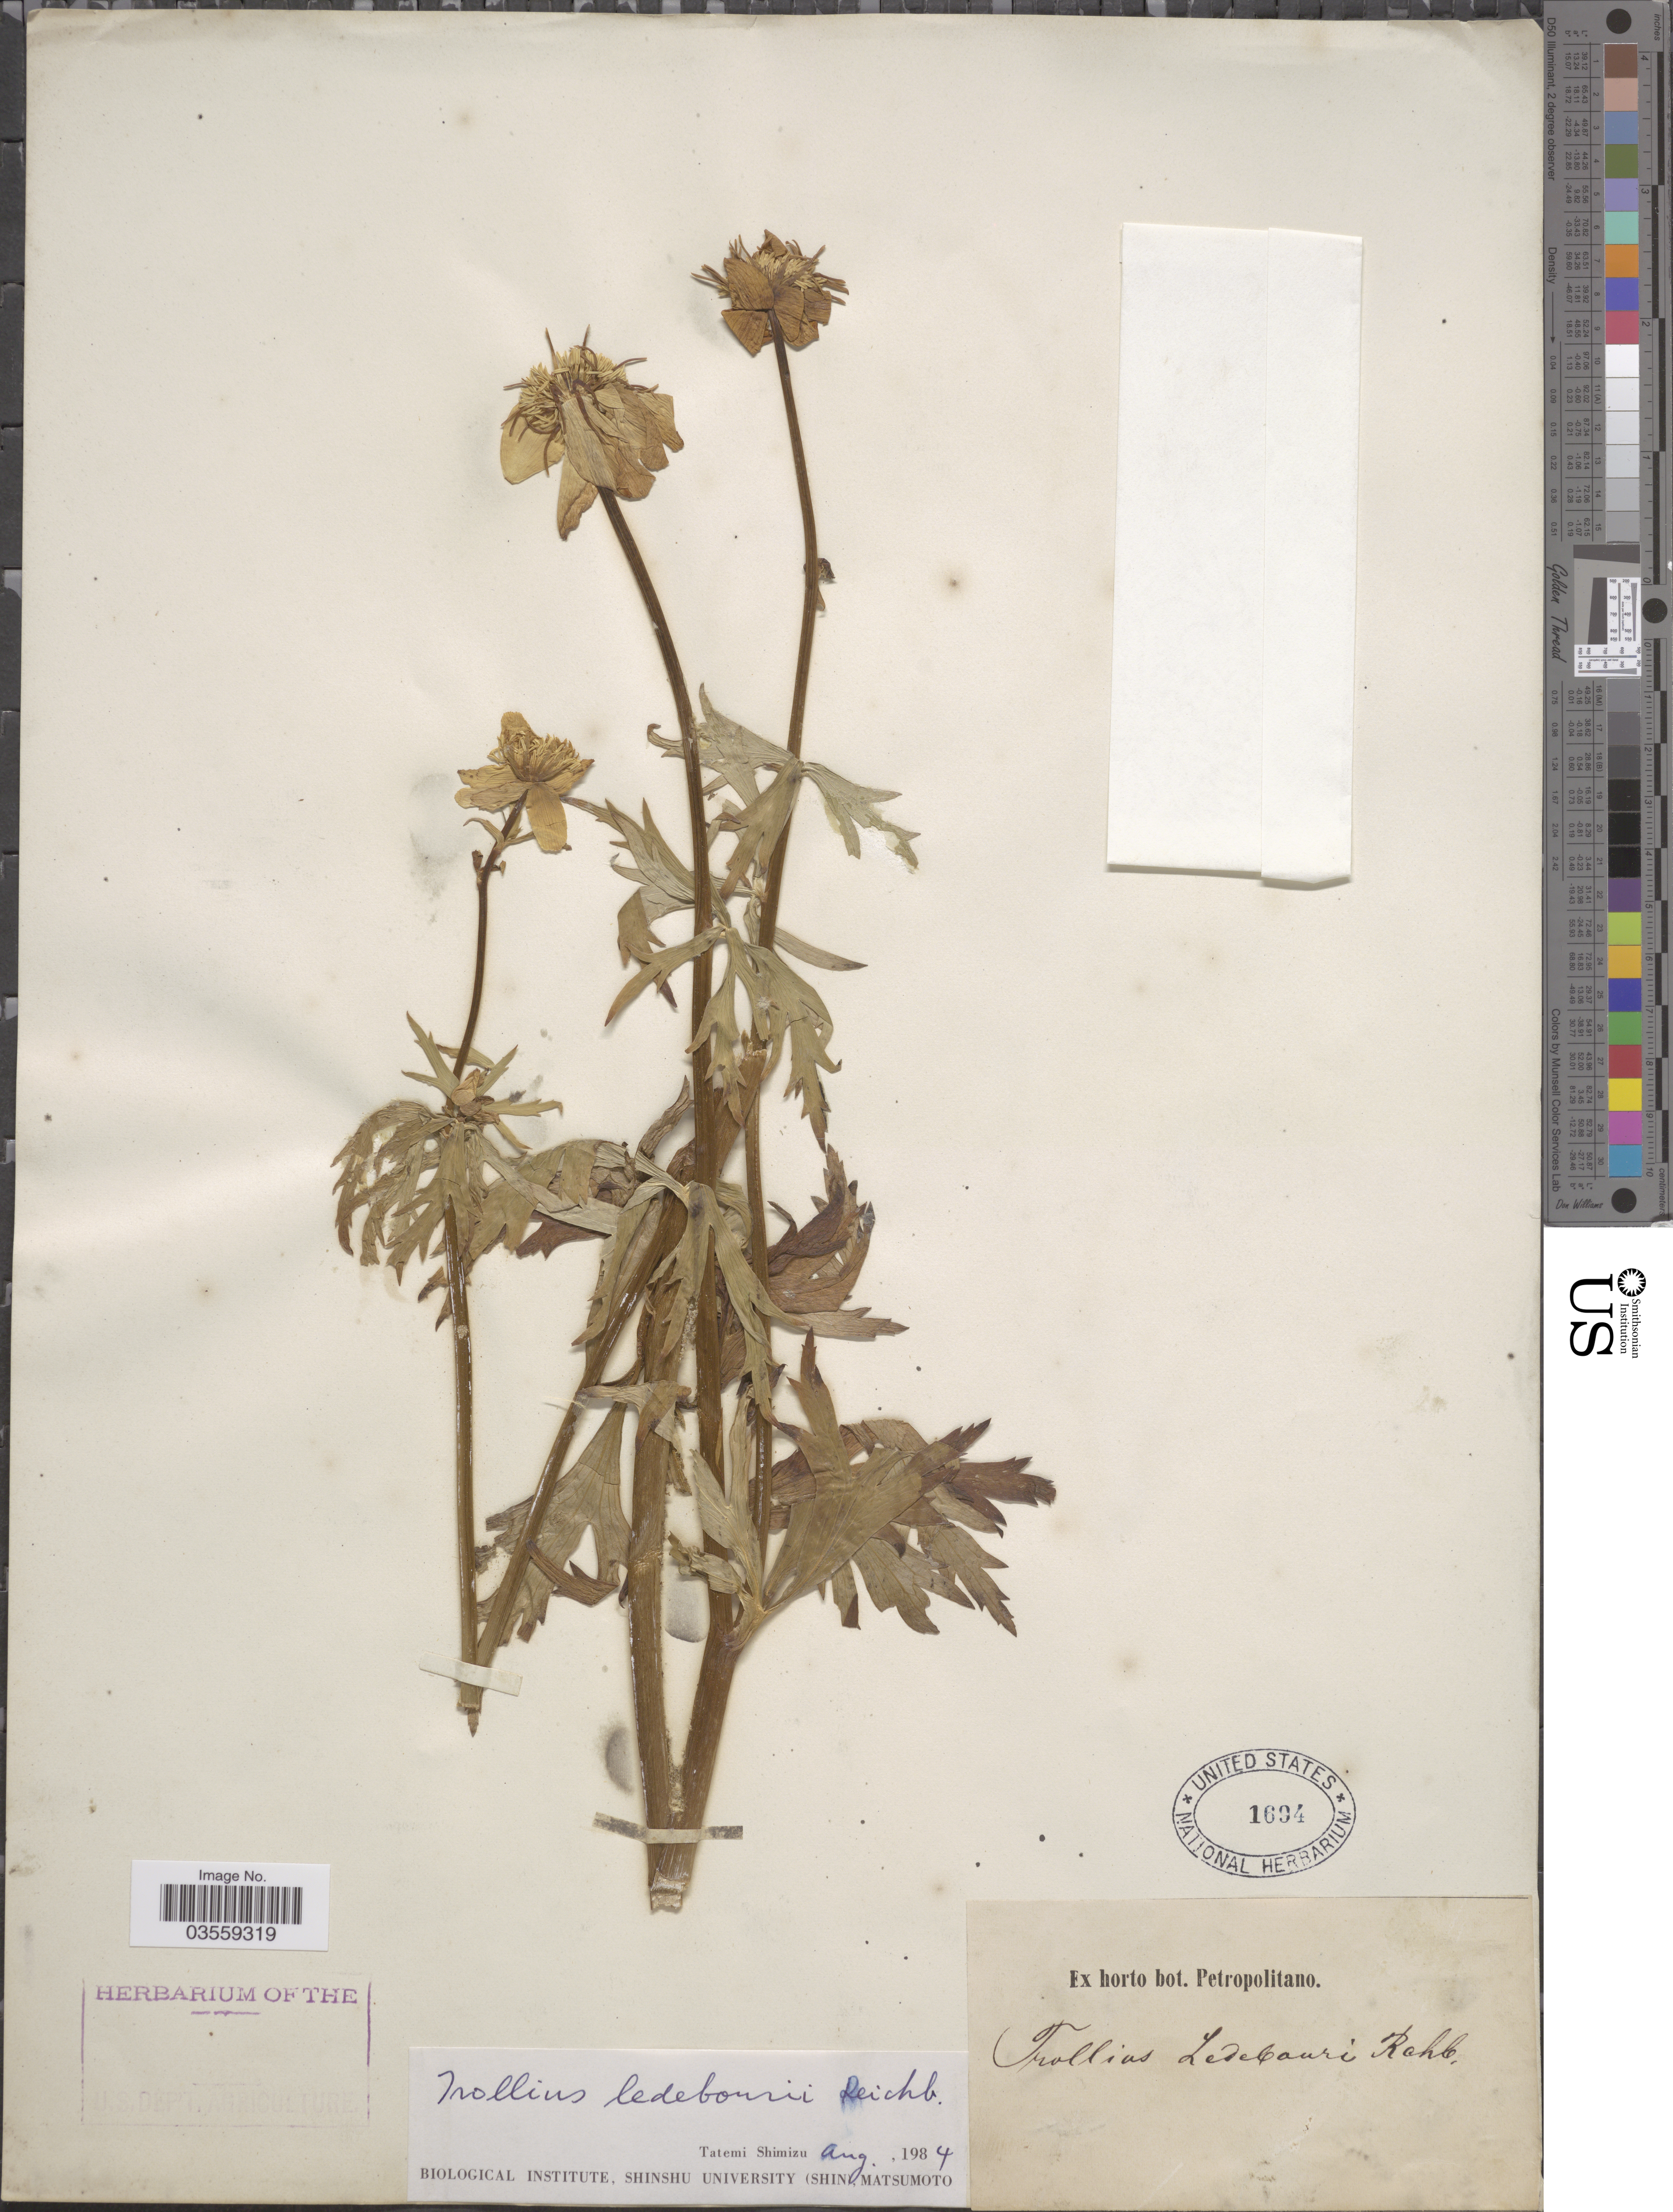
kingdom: Plantae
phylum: Tracheophyta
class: Magnoliopsida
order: Ranunculales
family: Ranunculaceae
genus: Trollius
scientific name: Trollius ledebourii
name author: Rchb.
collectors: ex Horto Bot. Petropolitano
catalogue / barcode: US 1694